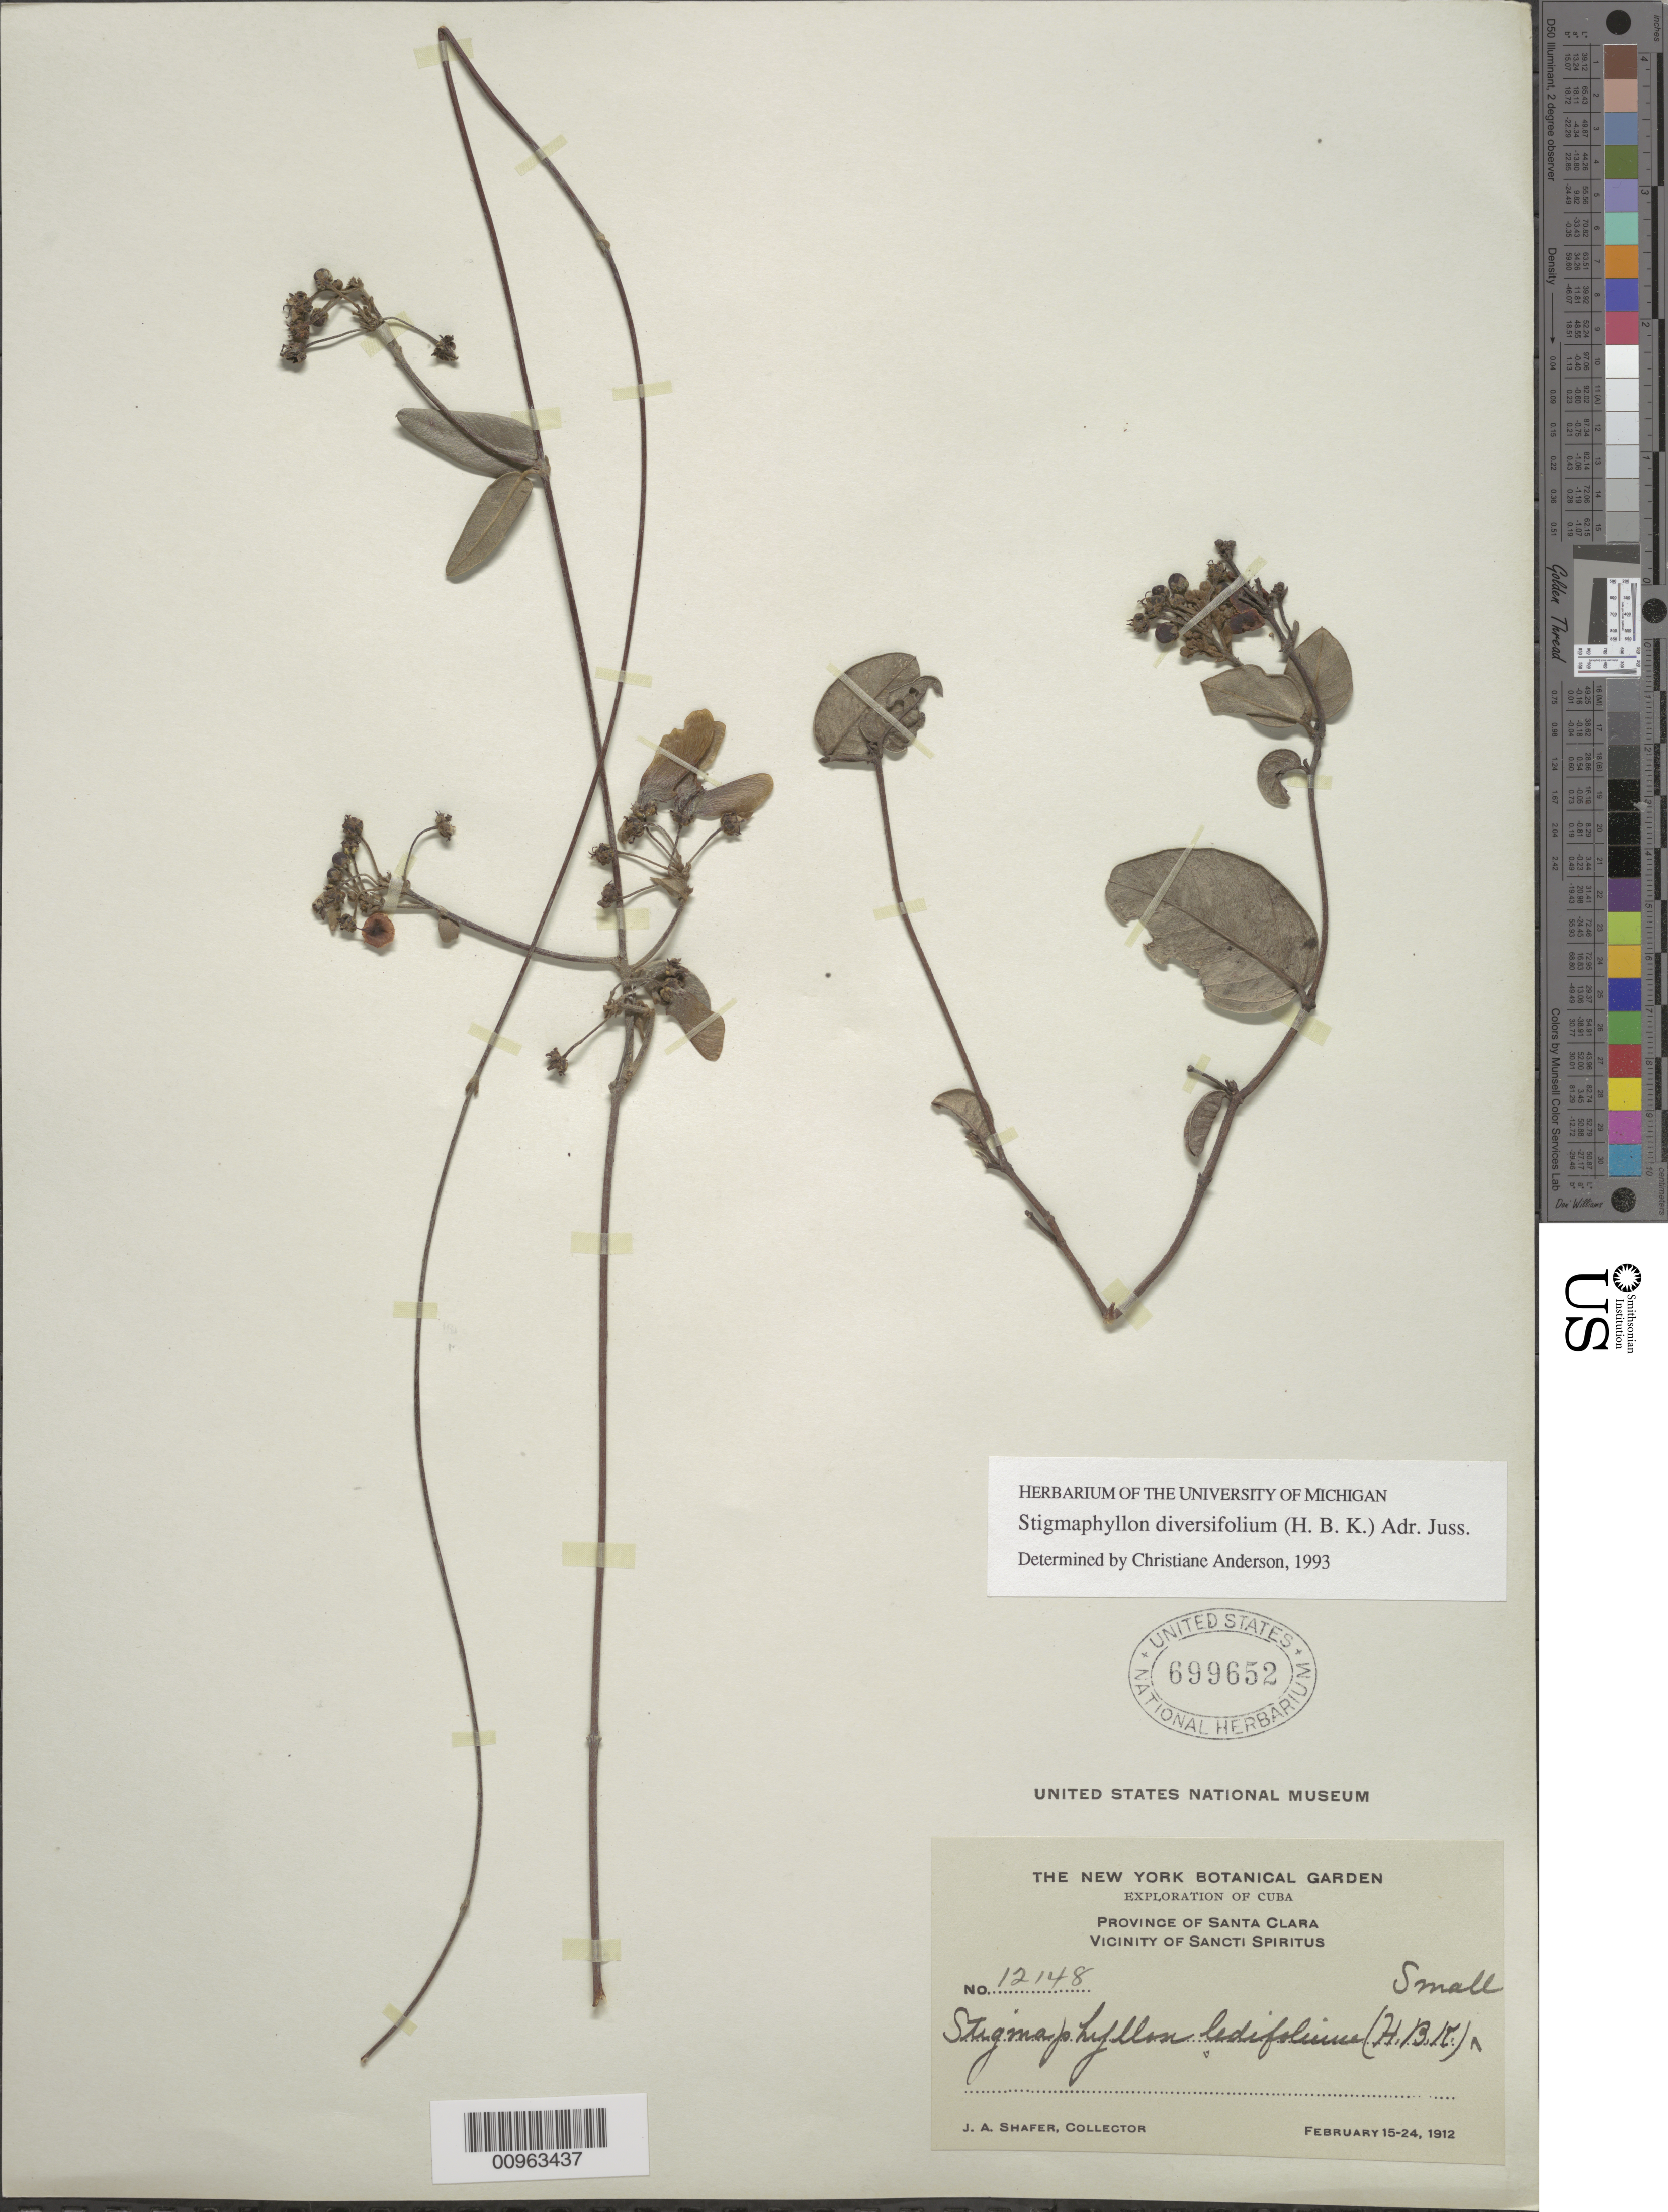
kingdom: Plantae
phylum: Tracheophyta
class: Magnoliopsida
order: Malpighiales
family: Malpighiaceae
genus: Stigmaphyllon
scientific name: Stigmaphyllon diversifolium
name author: (Kunth) A. Juss.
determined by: Anderson, C.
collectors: J. A. Shafer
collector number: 12148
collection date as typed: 15 Feb 1912 to 24 Feb 1912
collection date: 1912-02-15/1912-02-24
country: Cuba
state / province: Las Villas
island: Cuba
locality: Vicinity of Sancti Spiritus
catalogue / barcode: US 699652